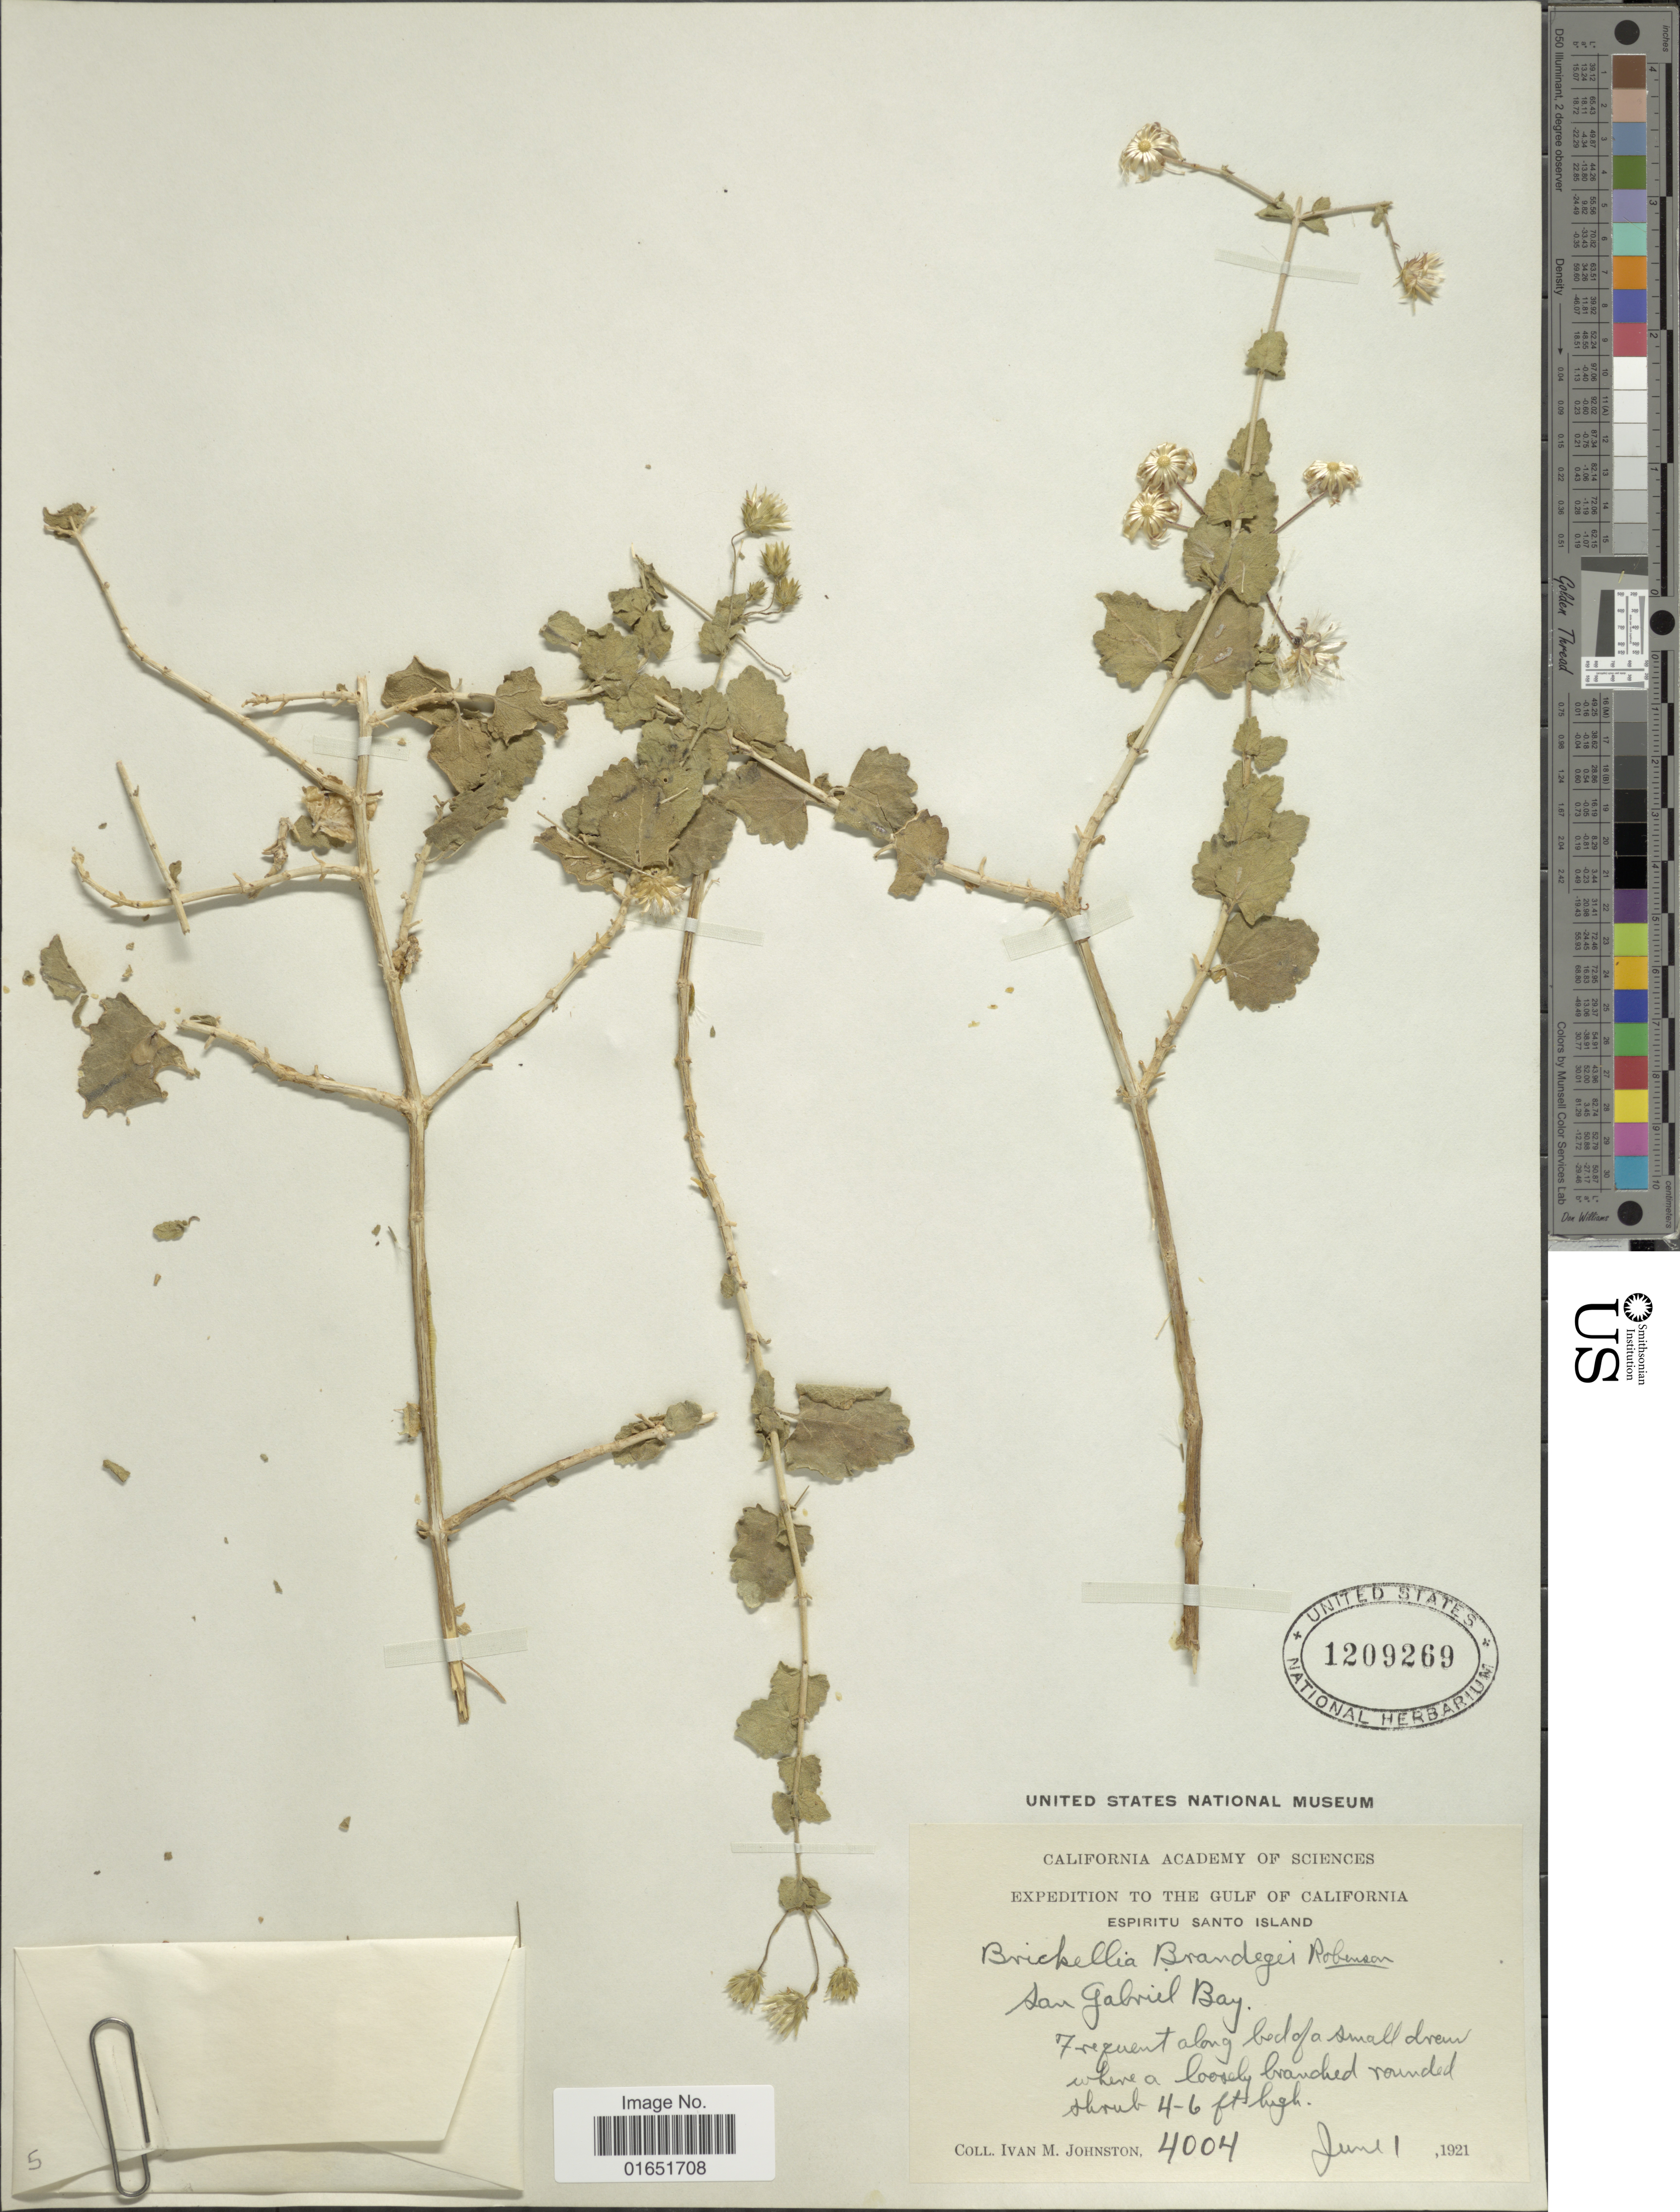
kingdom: Plantae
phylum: Tracheophyta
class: Magnoliopsida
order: Asterales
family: Asteraceae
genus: Brickellia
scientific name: Brickellia brandegei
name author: B.L. Rob.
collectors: I.M. Johnston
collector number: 4004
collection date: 1921-06-01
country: Mexico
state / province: Baja California Sur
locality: The Gulf of California, Espiritu Santo Island, San Gabriel Bay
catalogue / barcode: US 1209269